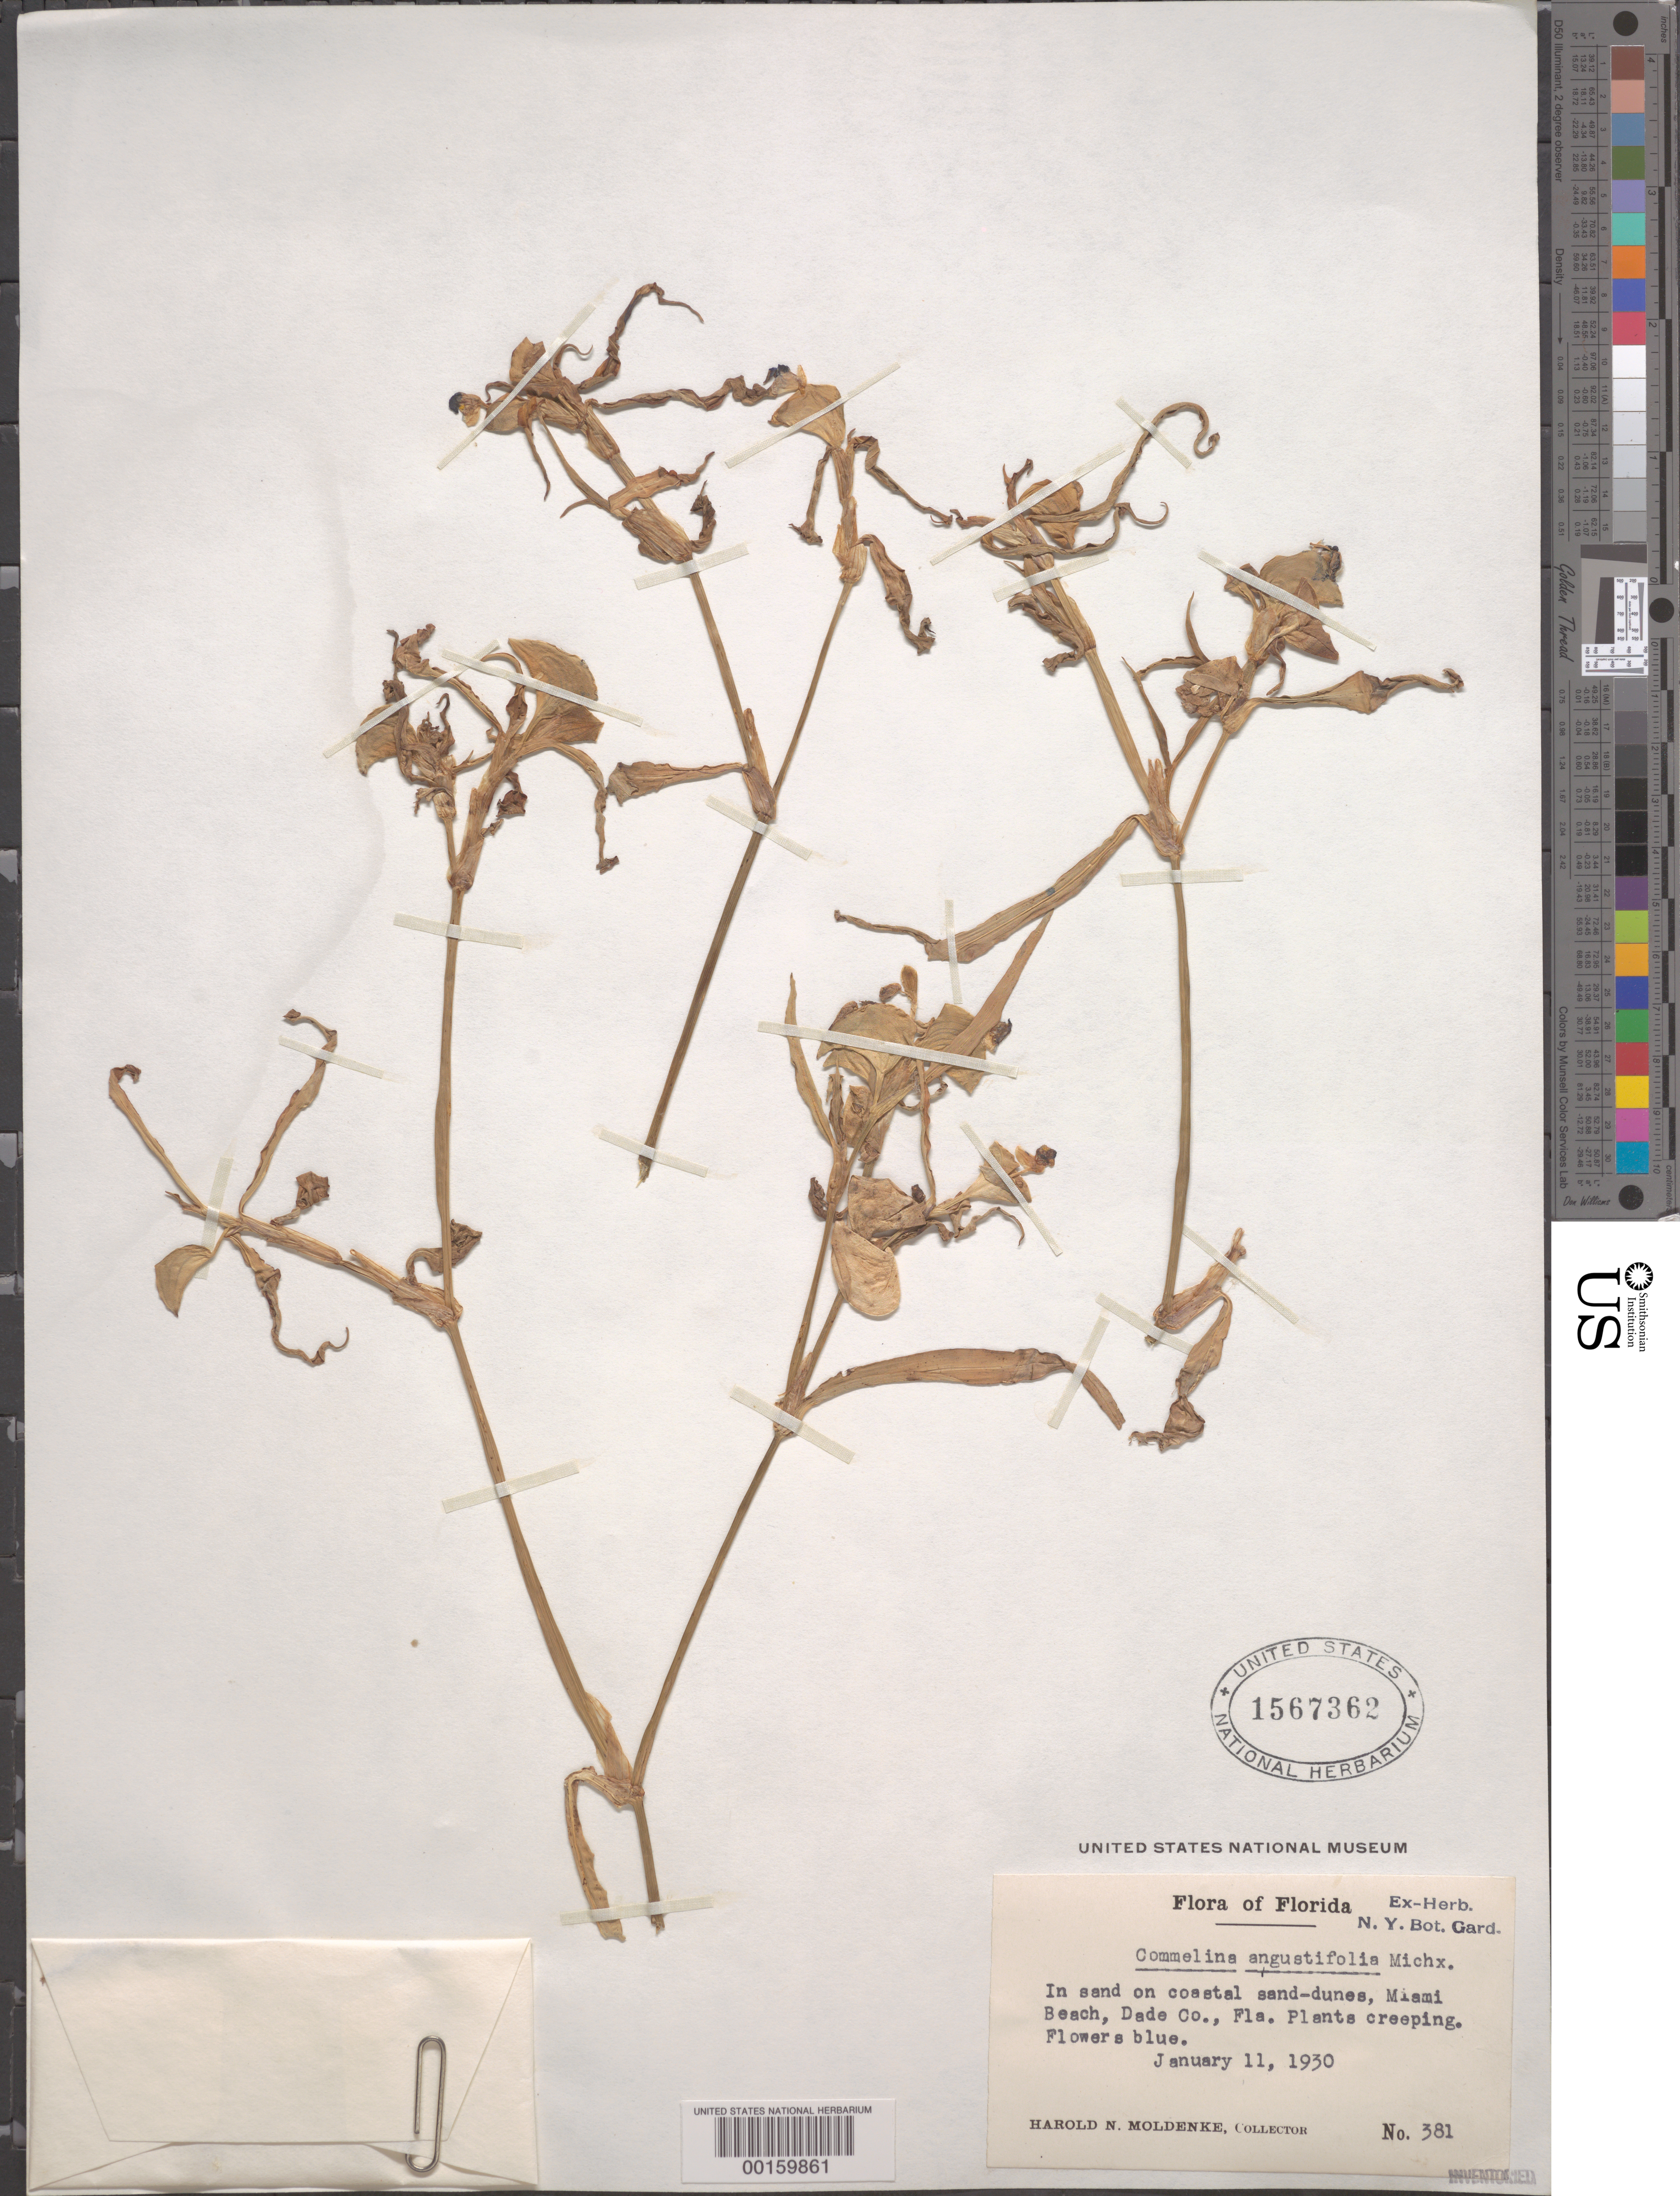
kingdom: Plantae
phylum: Tracheophyta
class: Liliopsida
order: Commelinales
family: Commelinaceae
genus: Commelina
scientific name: Commelina erecta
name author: L.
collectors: H. N. Moldenke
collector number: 381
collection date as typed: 11 Jan 1930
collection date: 1930-01-11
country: United States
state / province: Florida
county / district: Dade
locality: Miami beach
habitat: On coastal sand-dunes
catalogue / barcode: US 1567362